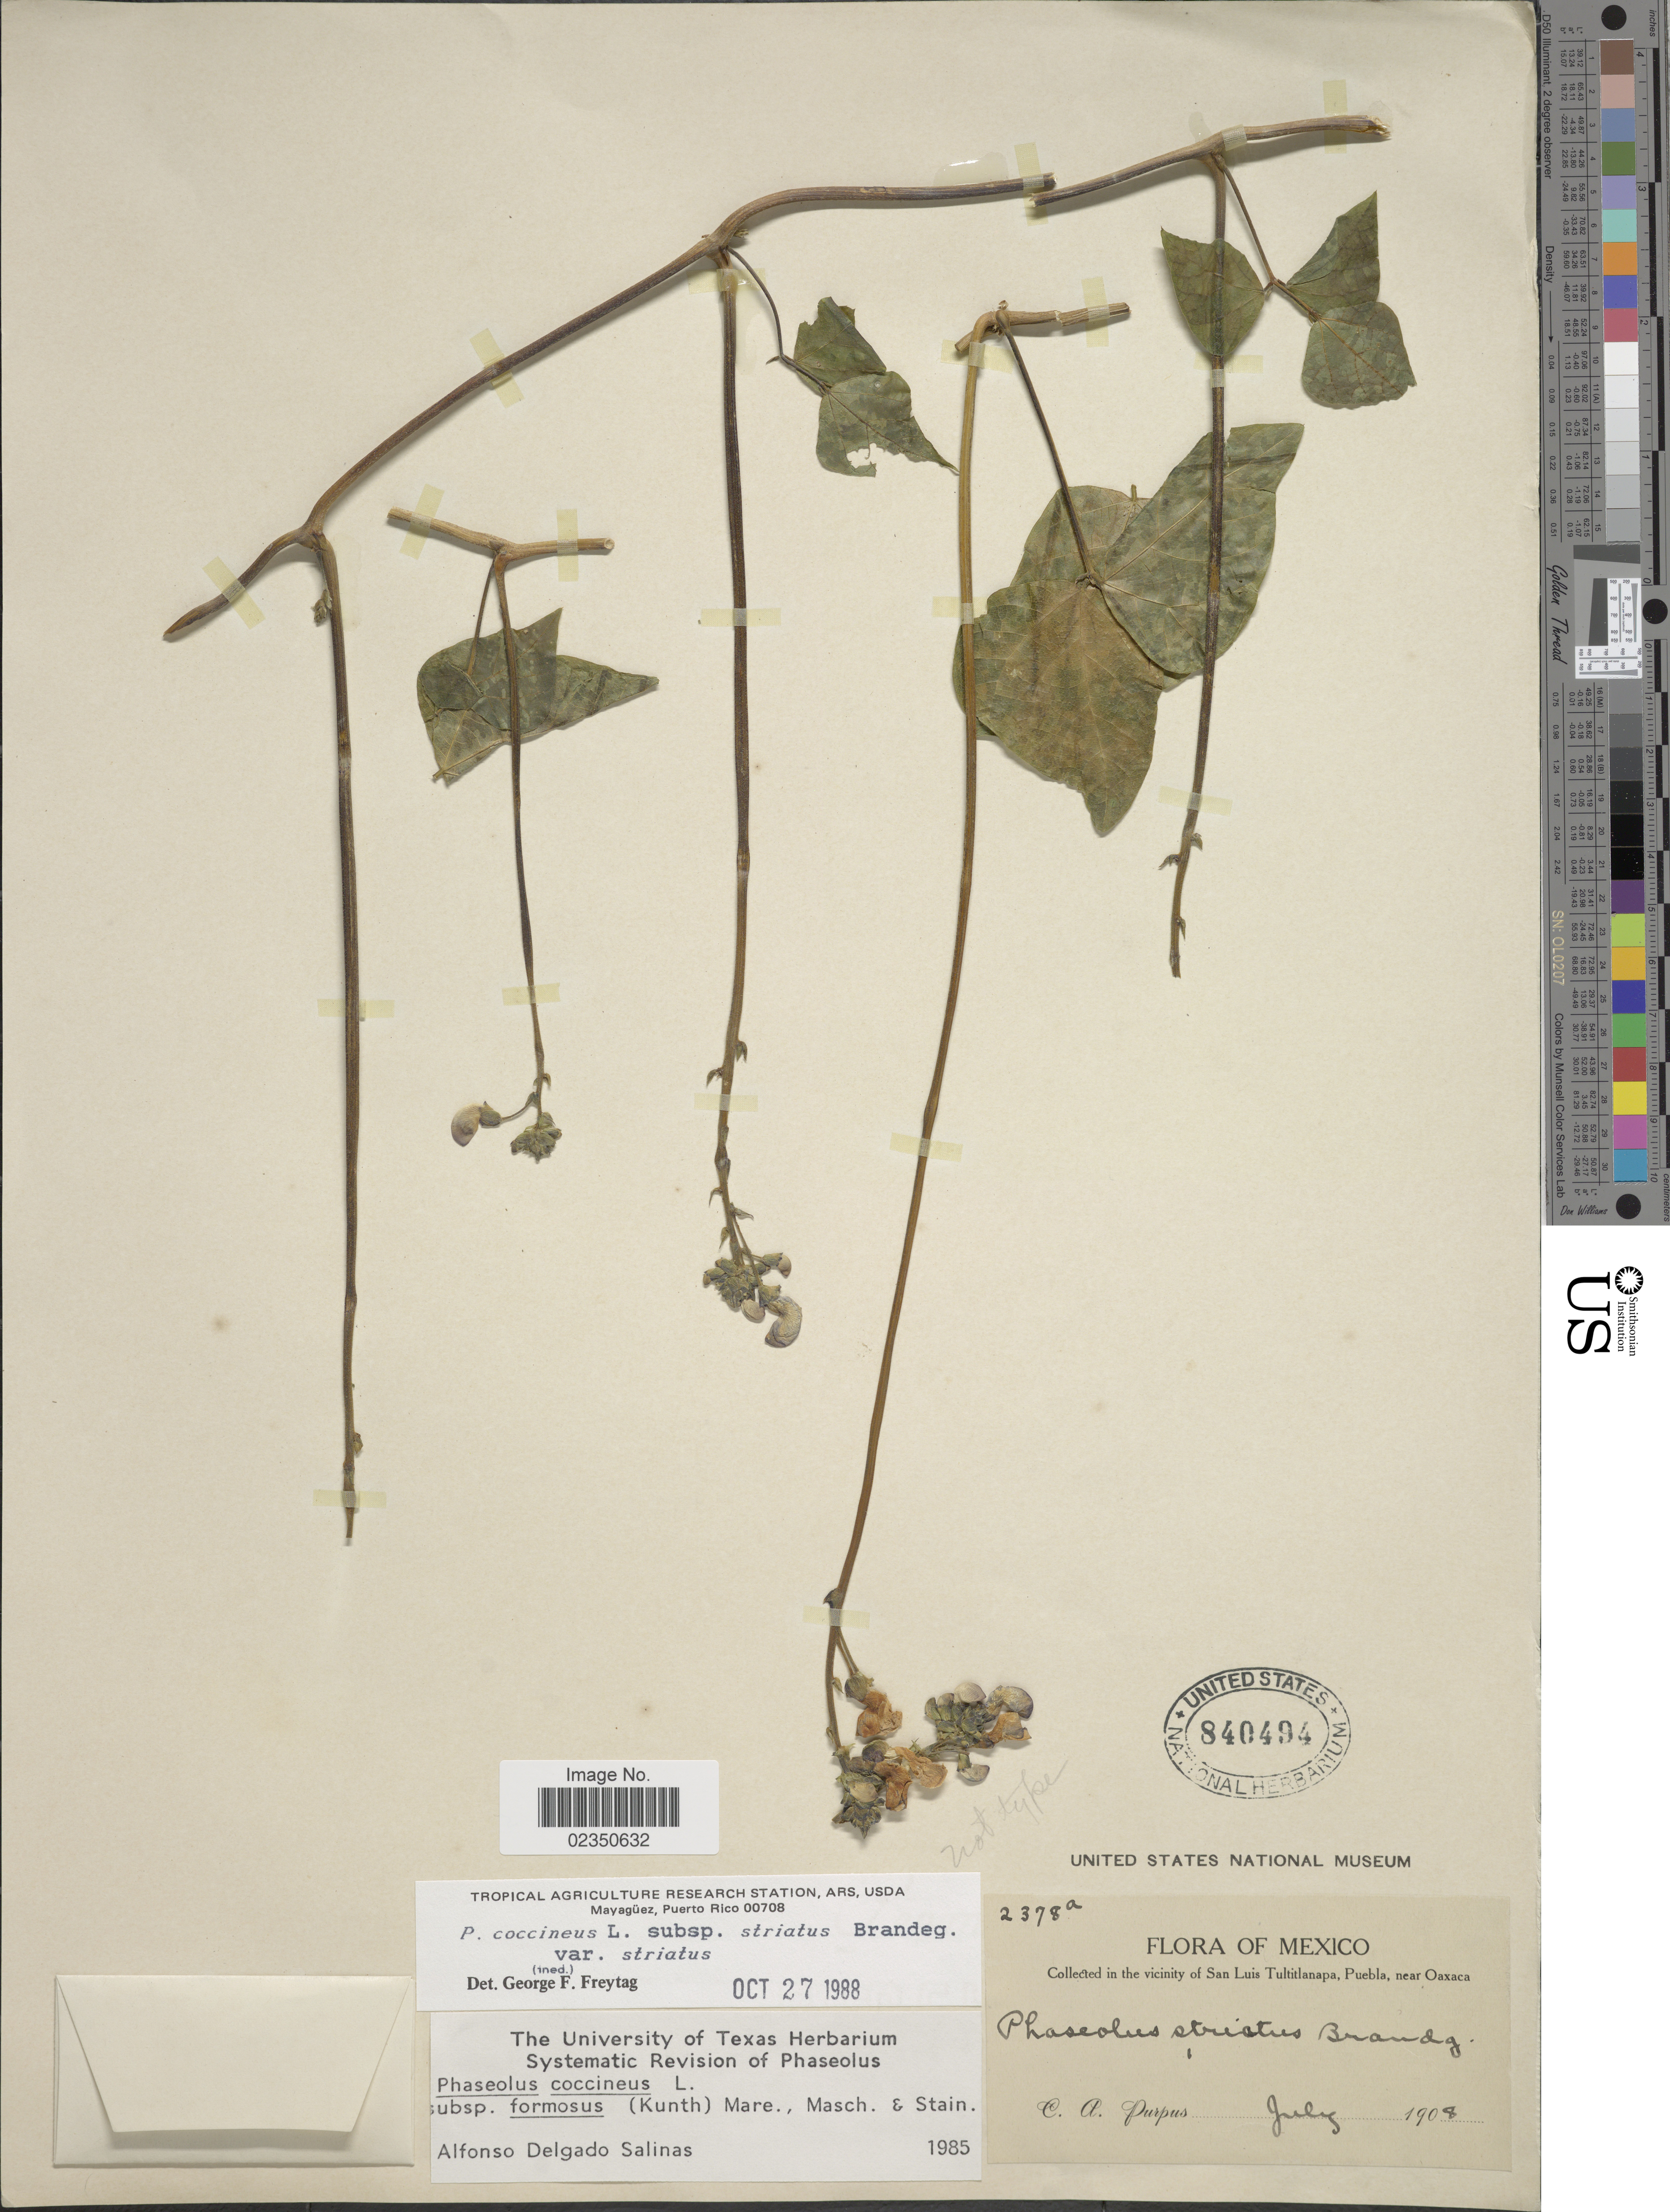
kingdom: Plantae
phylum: Tracheophyta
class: Magnoliopsida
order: Fabales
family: Fabaceae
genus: Phaseolus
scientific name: Phaseolus coccineus var. striatus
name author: (Brandegee) Freytag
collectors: C. A. Purpus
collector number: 2378a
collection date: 1908-07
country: Mexico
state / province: Puebla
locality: In the vicinity of San Luis Tultitlanapa, near Oaxaca.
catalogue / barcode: US 840494